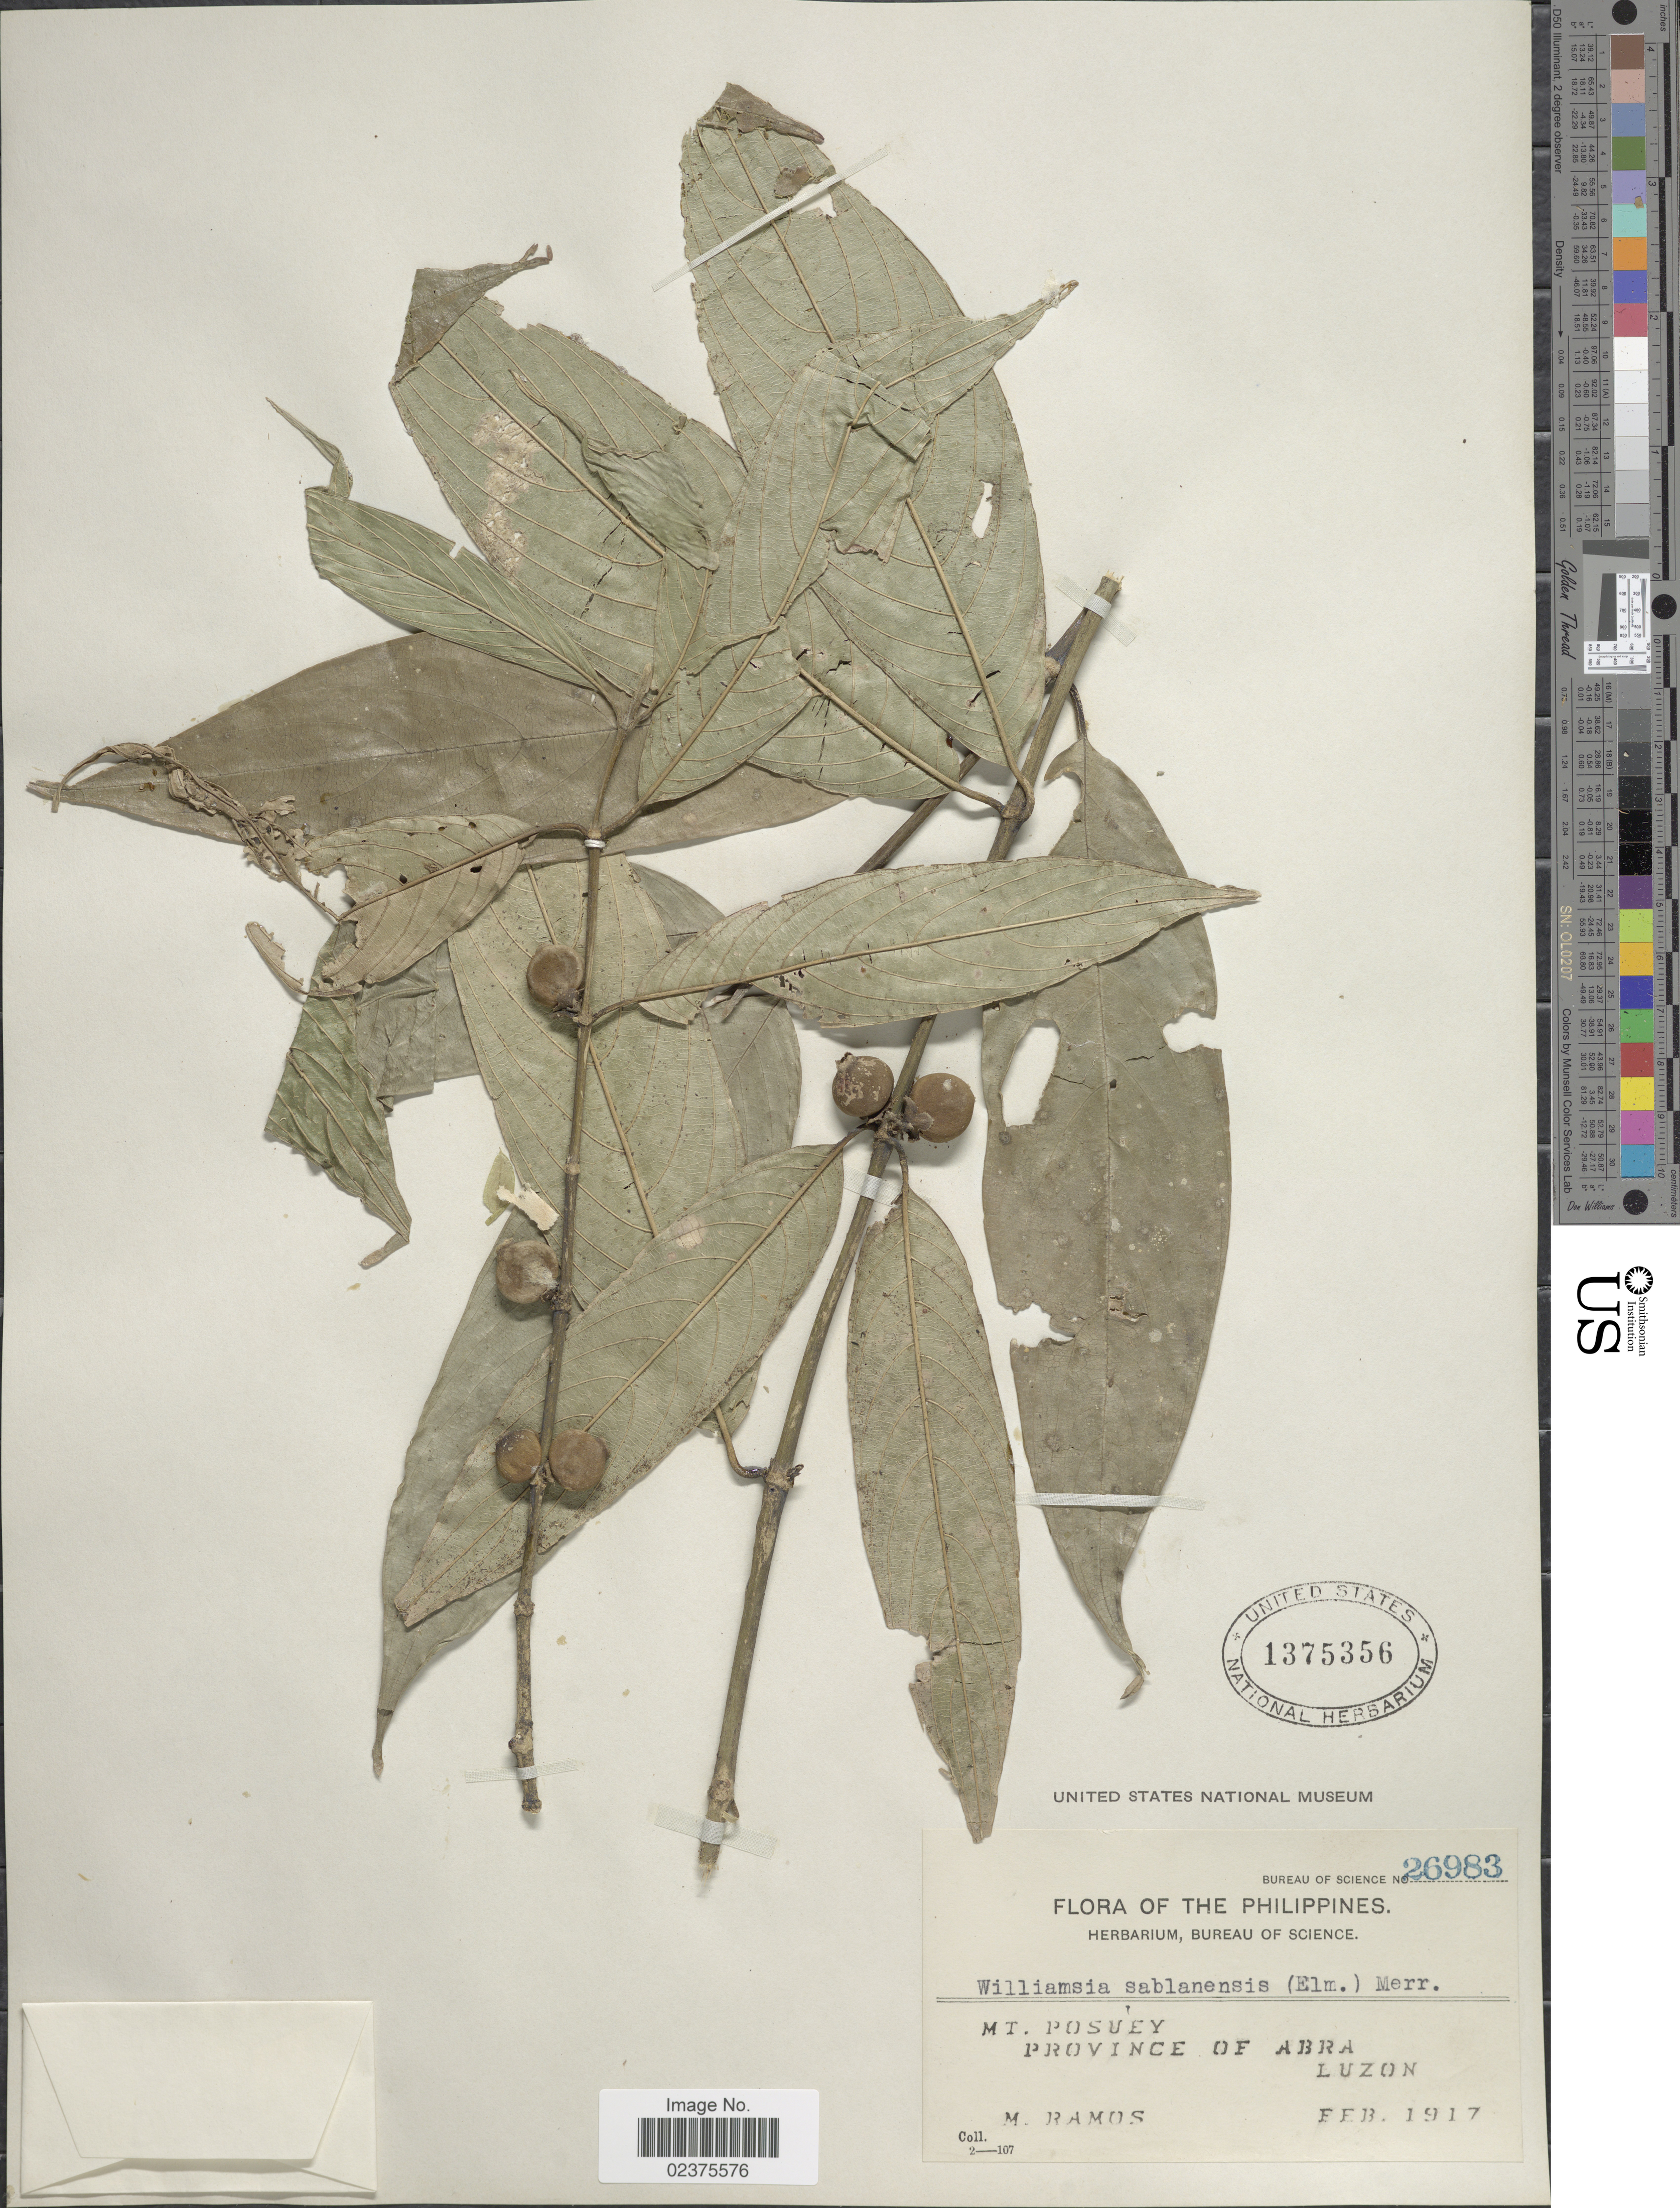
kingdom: Plantae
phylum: Tracheophyta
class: Magnoliopsida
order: Gentianales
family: Rubiaceae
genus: Praravinia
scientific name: Praravinia sablanensis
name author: (Elmer) Bremek.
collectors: M. Ramos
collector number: Bureau of Science 26983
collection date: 1917-02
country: Philippines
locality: Mt Posuey, Province of Abra, Luzon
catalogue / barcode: US 1375356